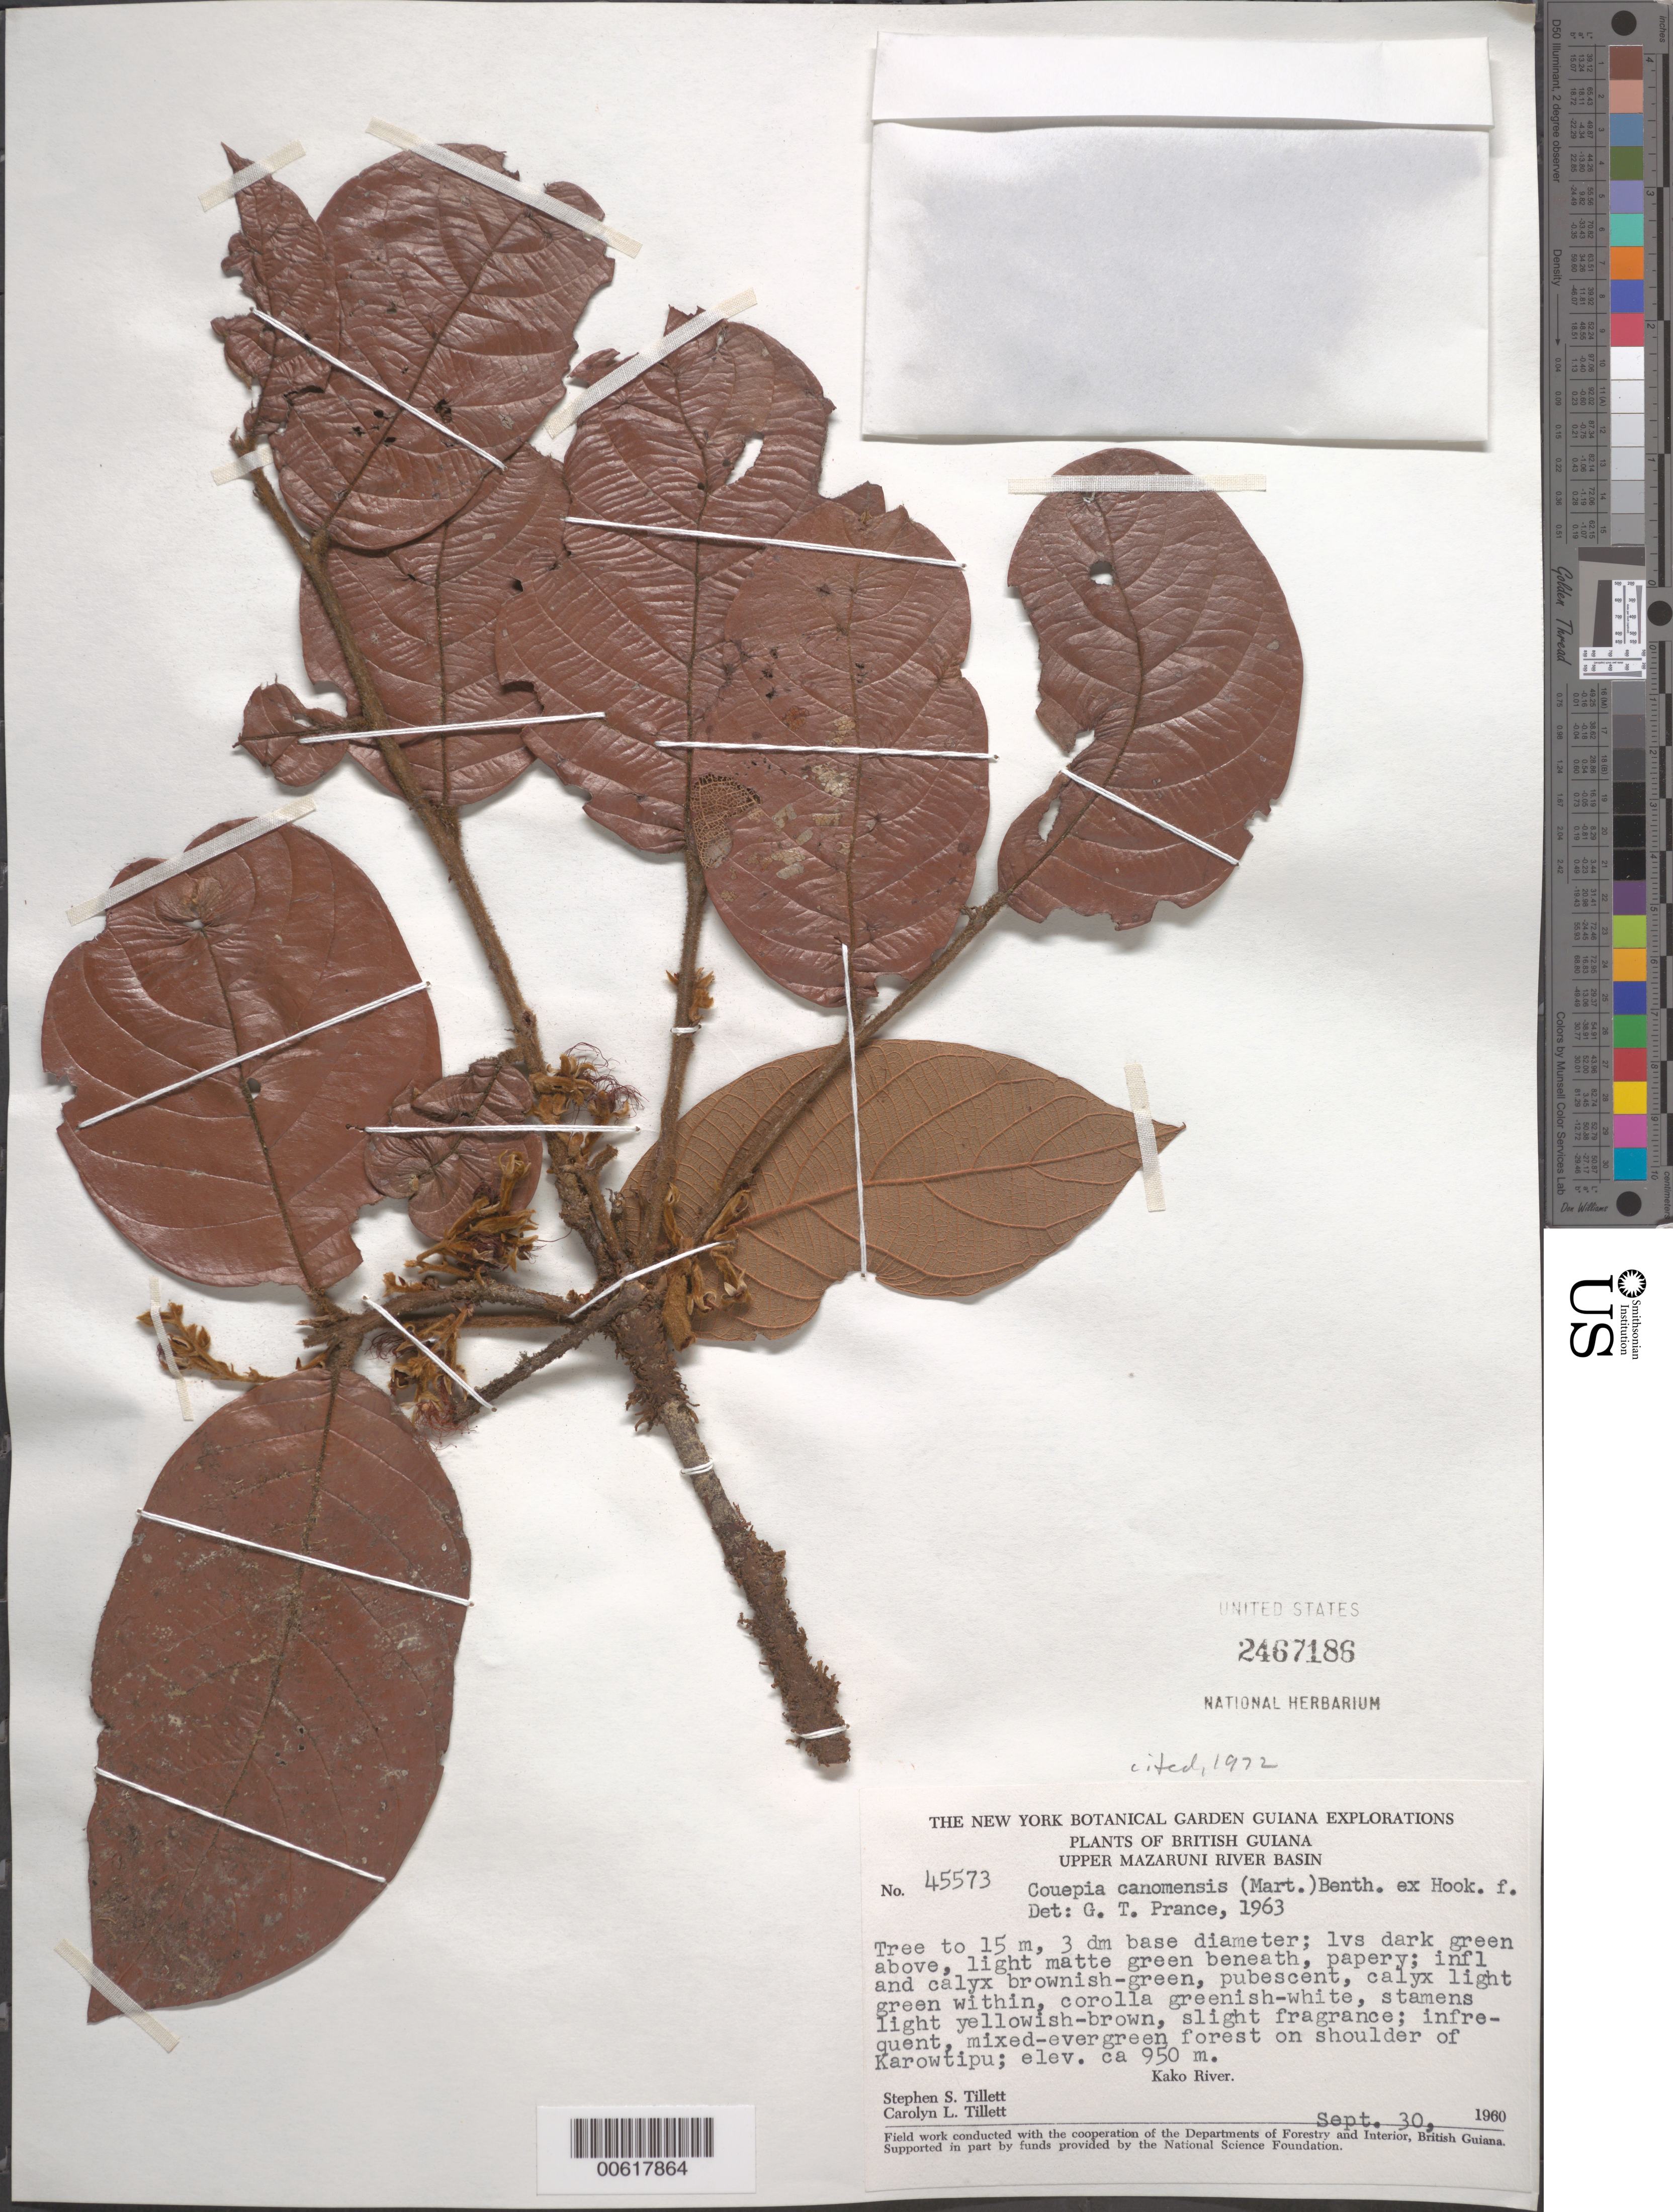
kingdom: Plantae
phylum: Tracheophyta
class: Magnoliopsida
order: Malpighiales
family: Chrysobalanaceae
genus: Gaulettia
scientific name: Gaulettia canomensis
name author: (Mart.) Sothers & Prance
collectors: S. S. Tillett, C. L. Tillett & R. Boyan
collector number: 45573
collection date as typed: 30-Sep-60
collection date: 1960-09-30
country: Guyana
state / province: Cuyuni-Mazaruni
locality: Kako River, Karowtipu, on shoulder of, Upper Mazaruni River basin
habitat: Mixed evergreen forest on shoulder of Karowtipu (ca. elevation in meters)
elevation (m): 945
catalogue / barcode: US 2467186